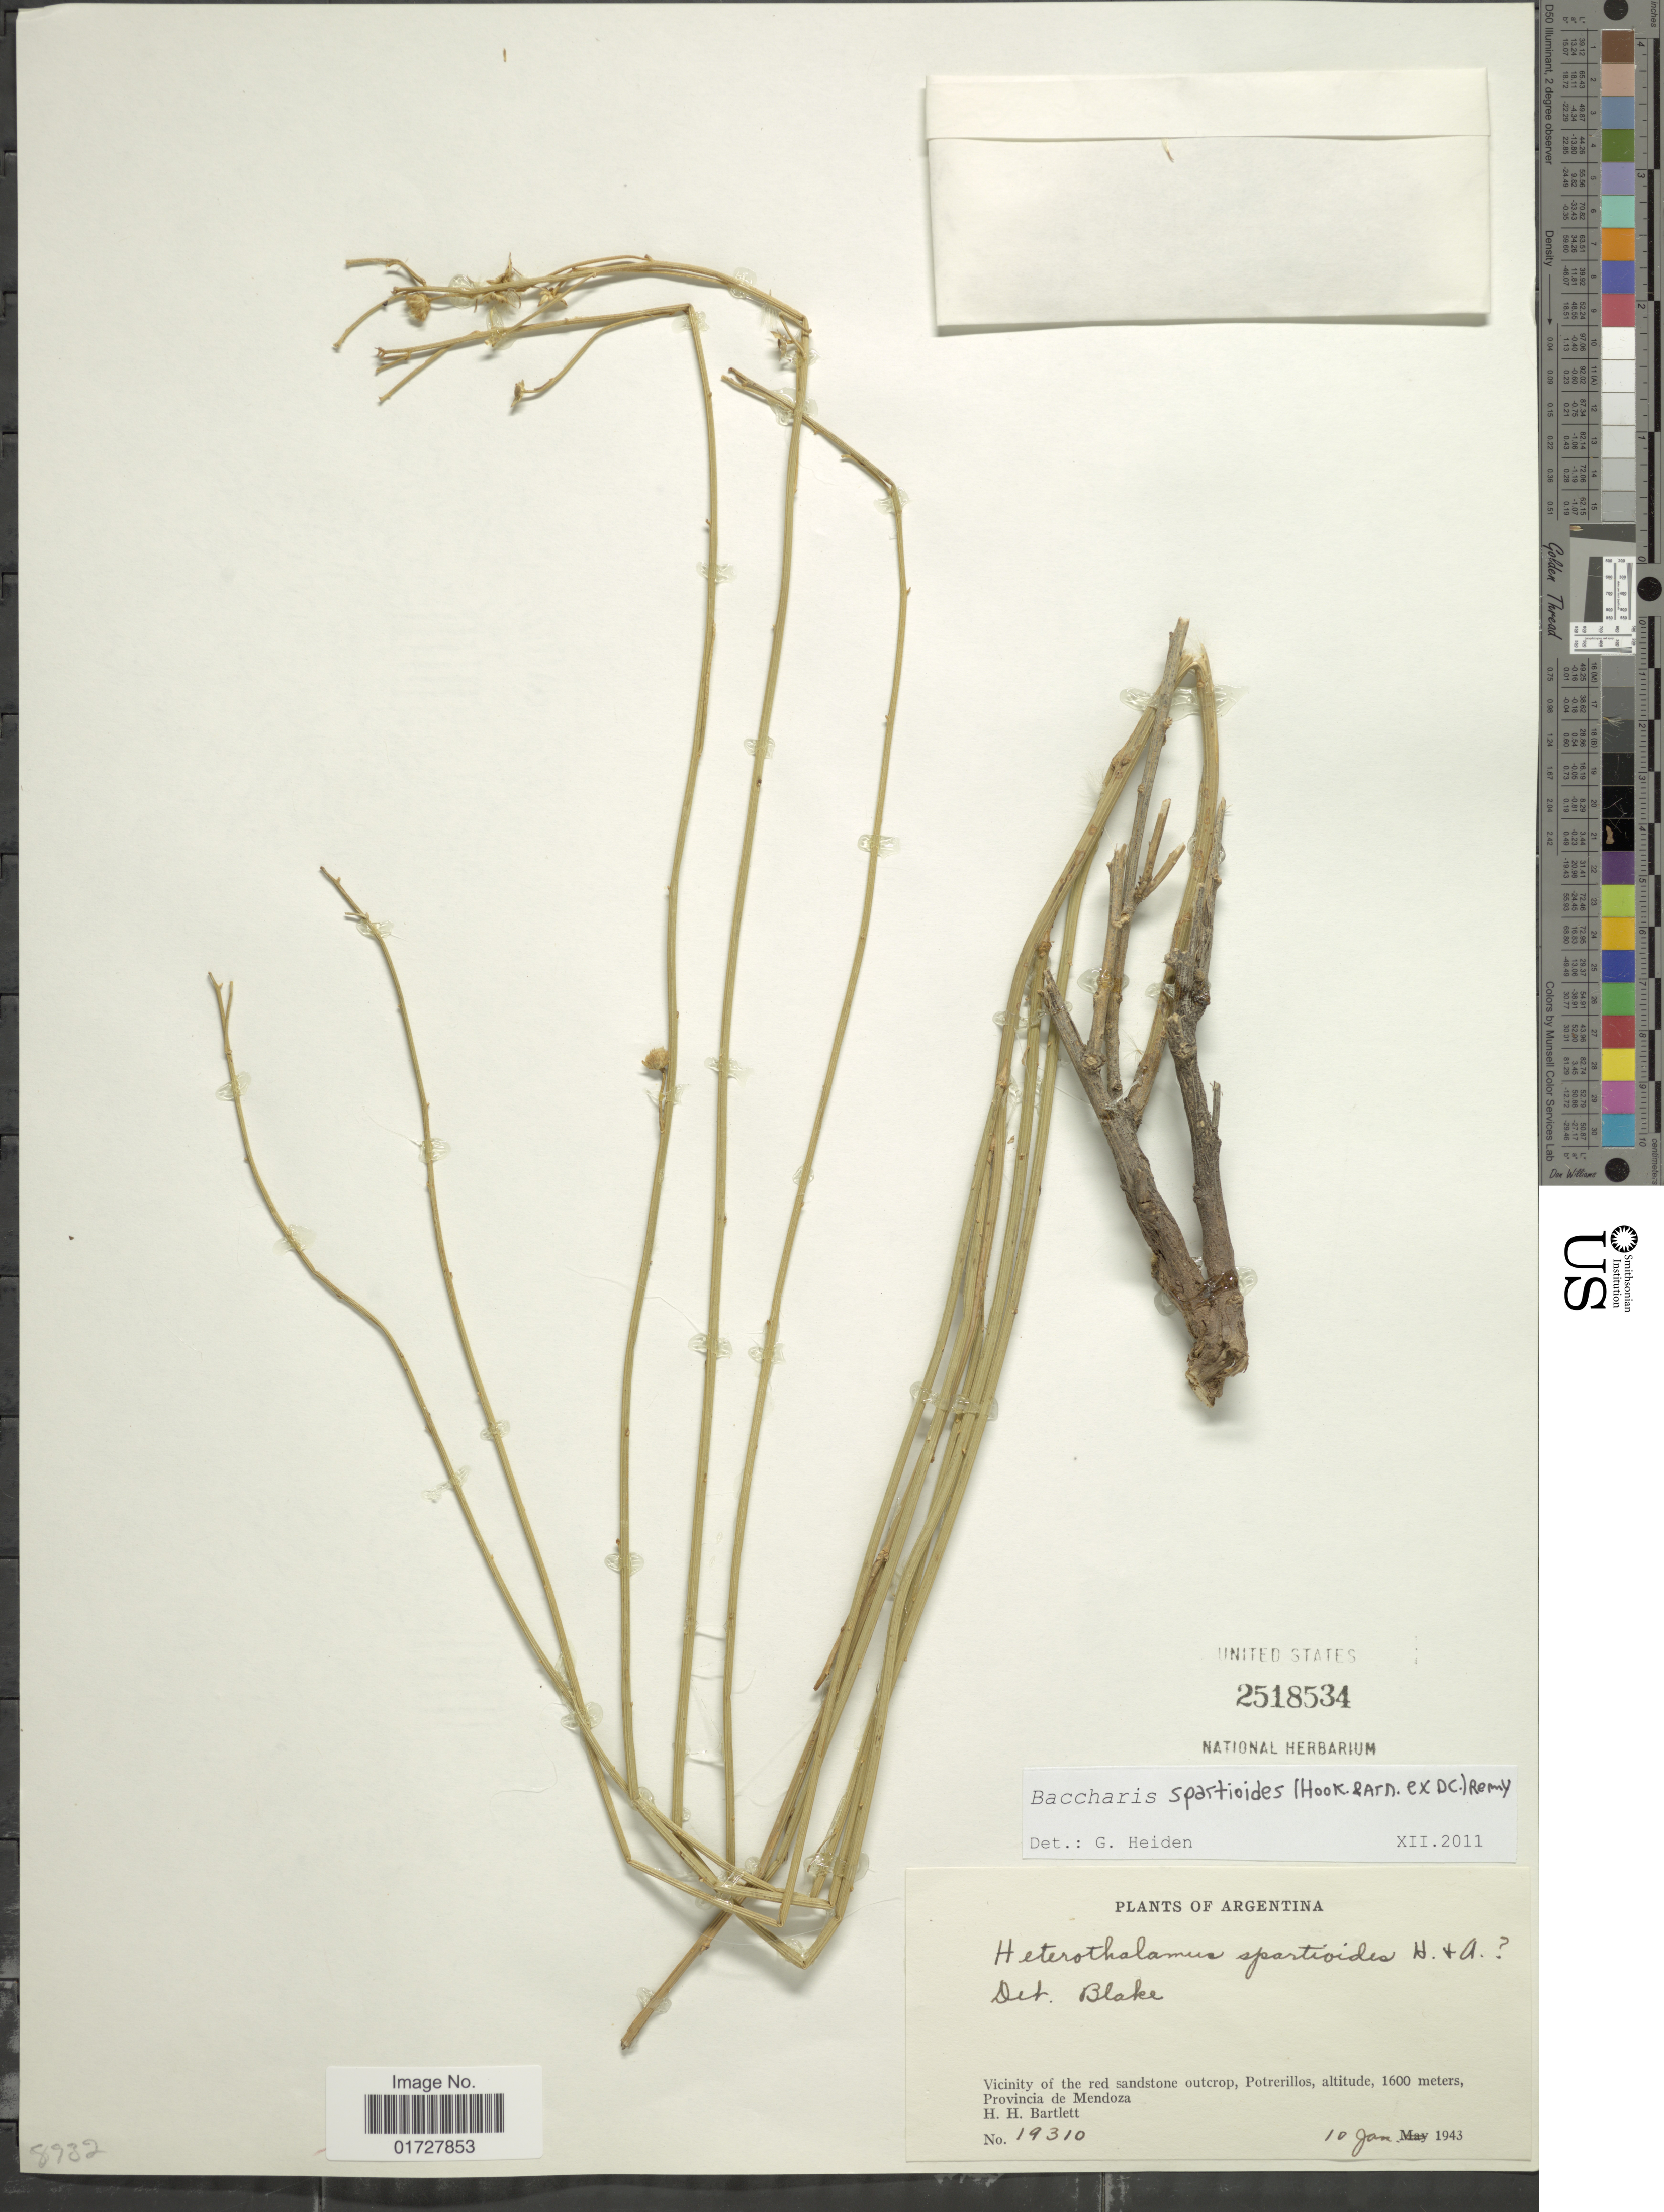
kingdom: Plantae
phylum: Tracheophyta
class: Magnoliopsida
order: Asterales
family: Asteraceae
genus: Baccharis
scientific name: Baccharis spartioides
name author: (Hook. & Arn. ex DC.) J. Rémy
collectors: H. H. Bartlett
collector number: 19310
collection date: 1943-01-10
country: Argentina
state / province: Mendoza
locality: Vicinity of the red sandstone outcrop, Potrerillos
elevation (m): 1600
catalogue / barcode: US 2518534